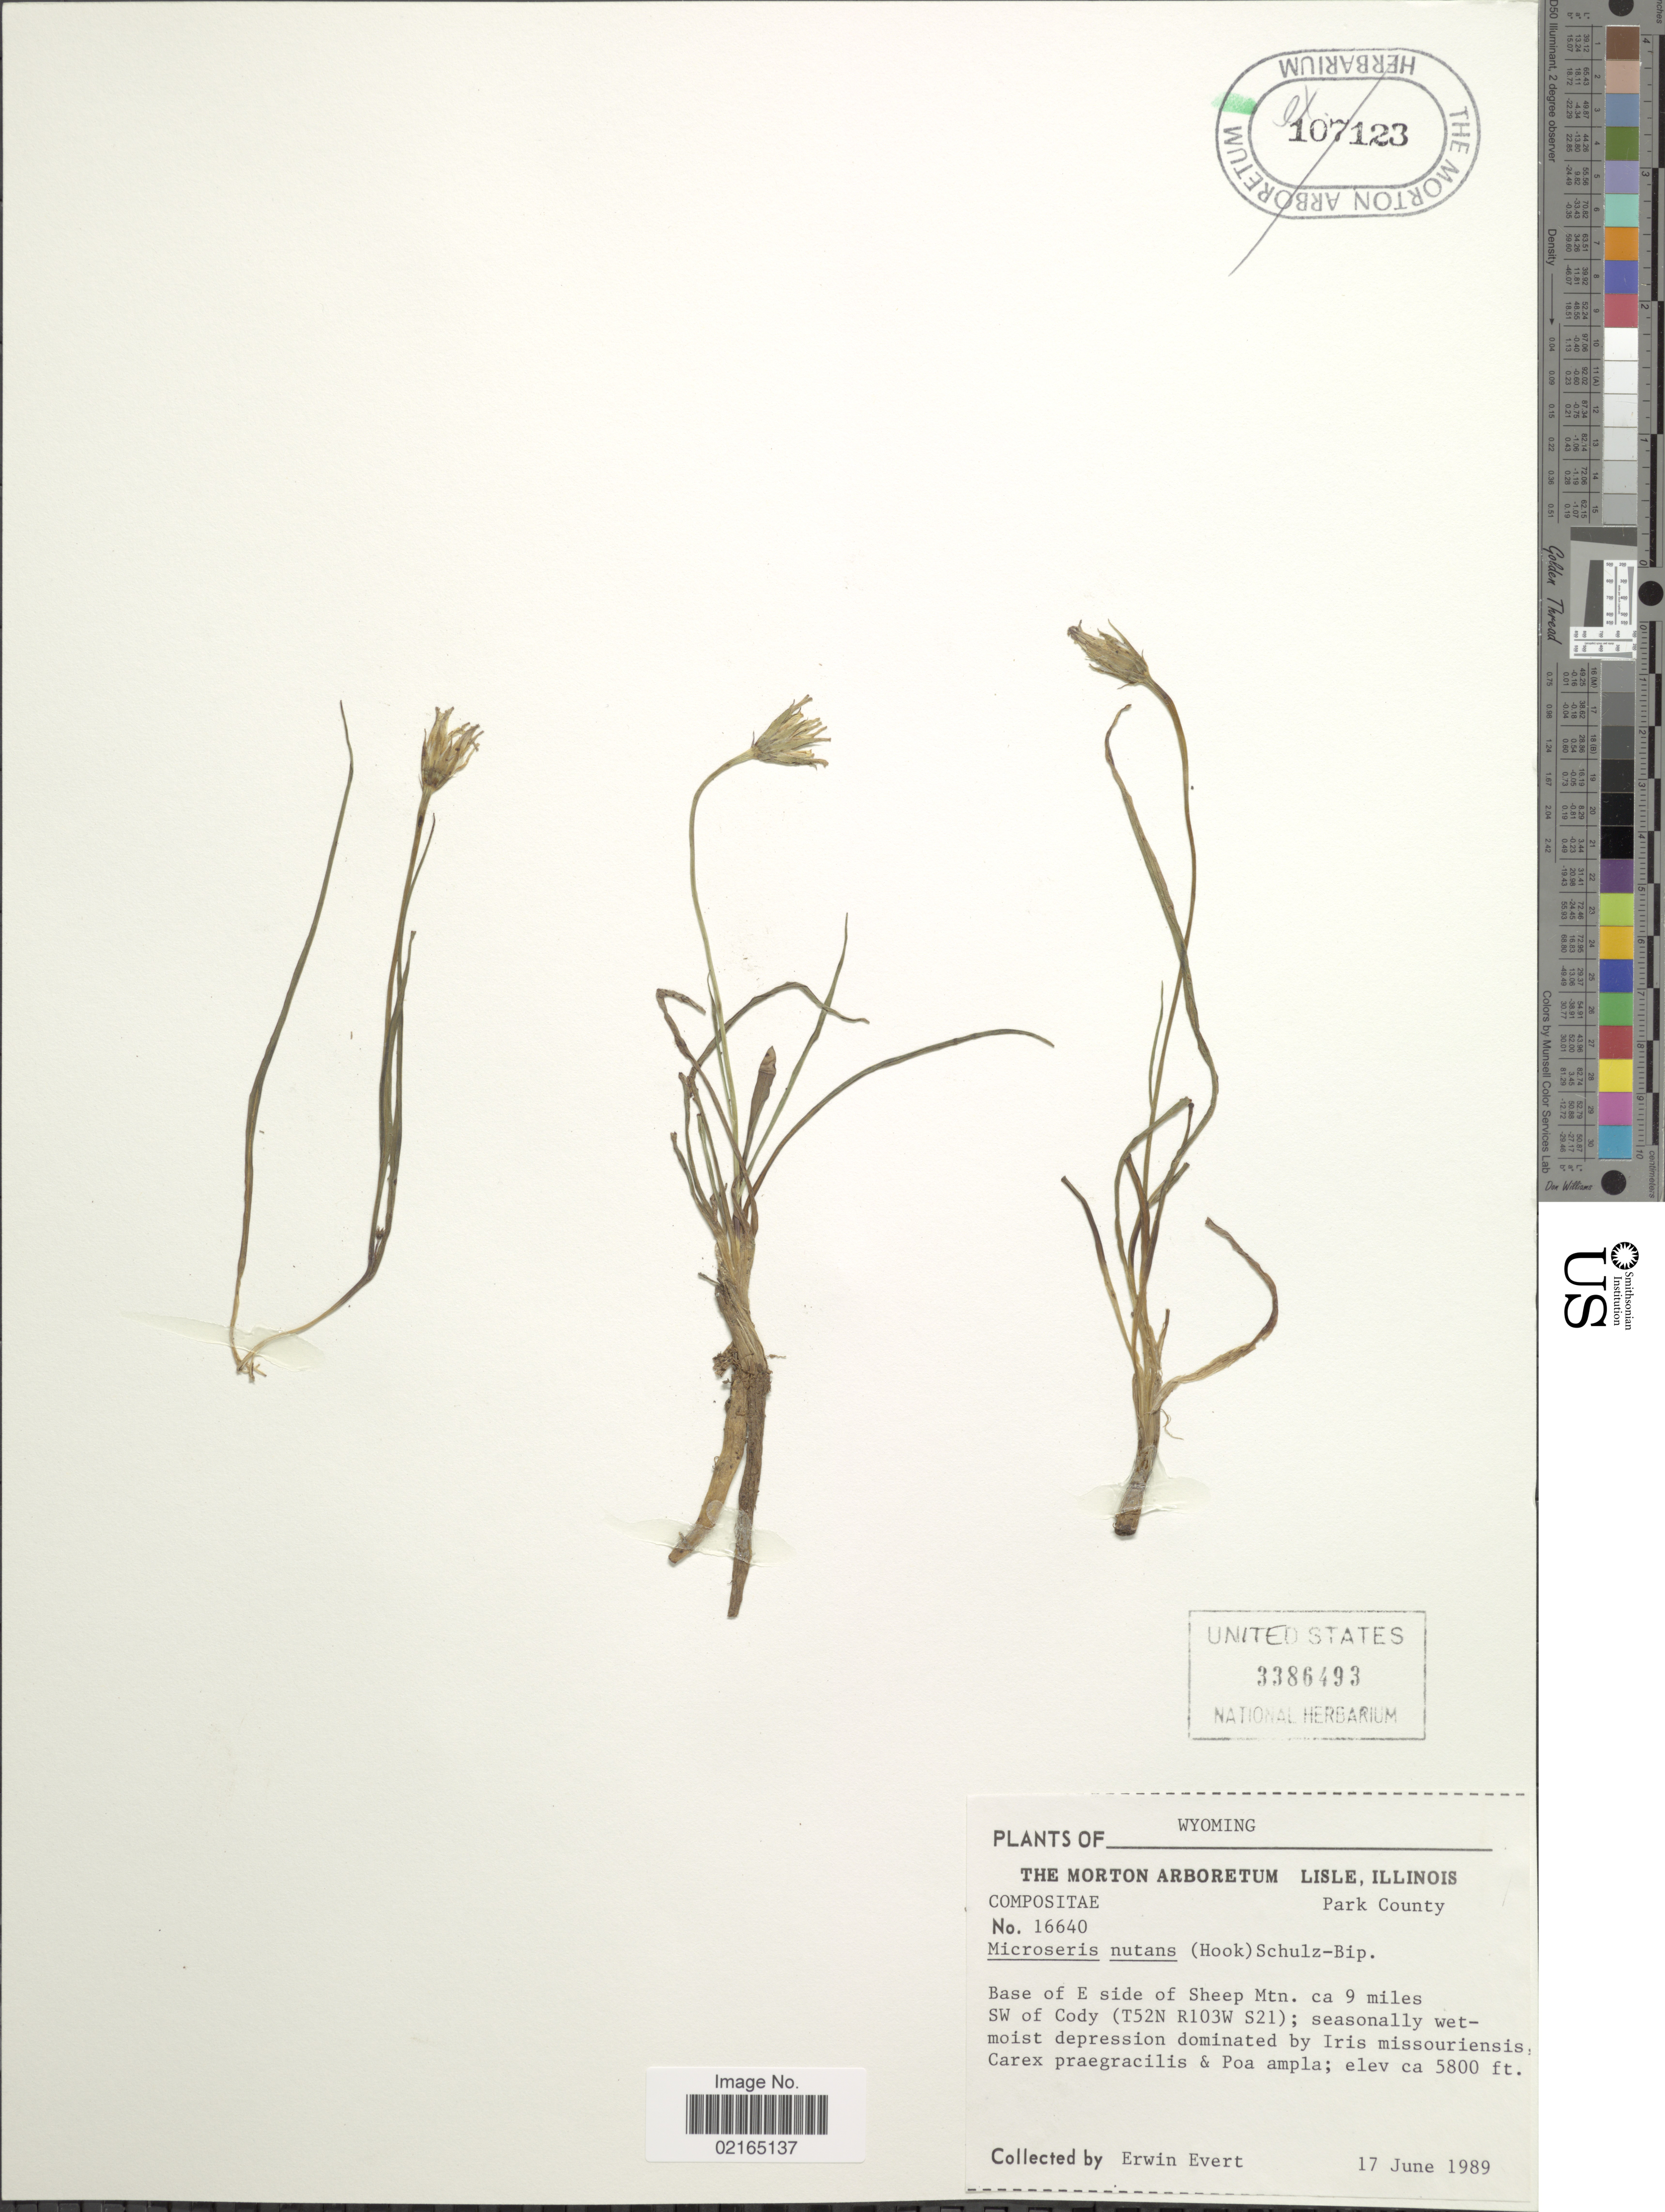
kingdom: Plantae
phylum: Tracheophyta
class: Magnoliopsida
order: Asterales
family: Asteraceae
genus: Microseris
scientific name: Microseris nutans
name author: (Hook.) Sch. Bip.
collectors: E. Evert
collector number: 16640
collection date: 1989-06-17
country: United States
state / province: Wyoming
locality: Park County, base of E side of Sheep Mtn. ca 9 miles SW of Cody (T52N R103W S21).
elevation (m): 1768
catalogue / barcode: US 3386493